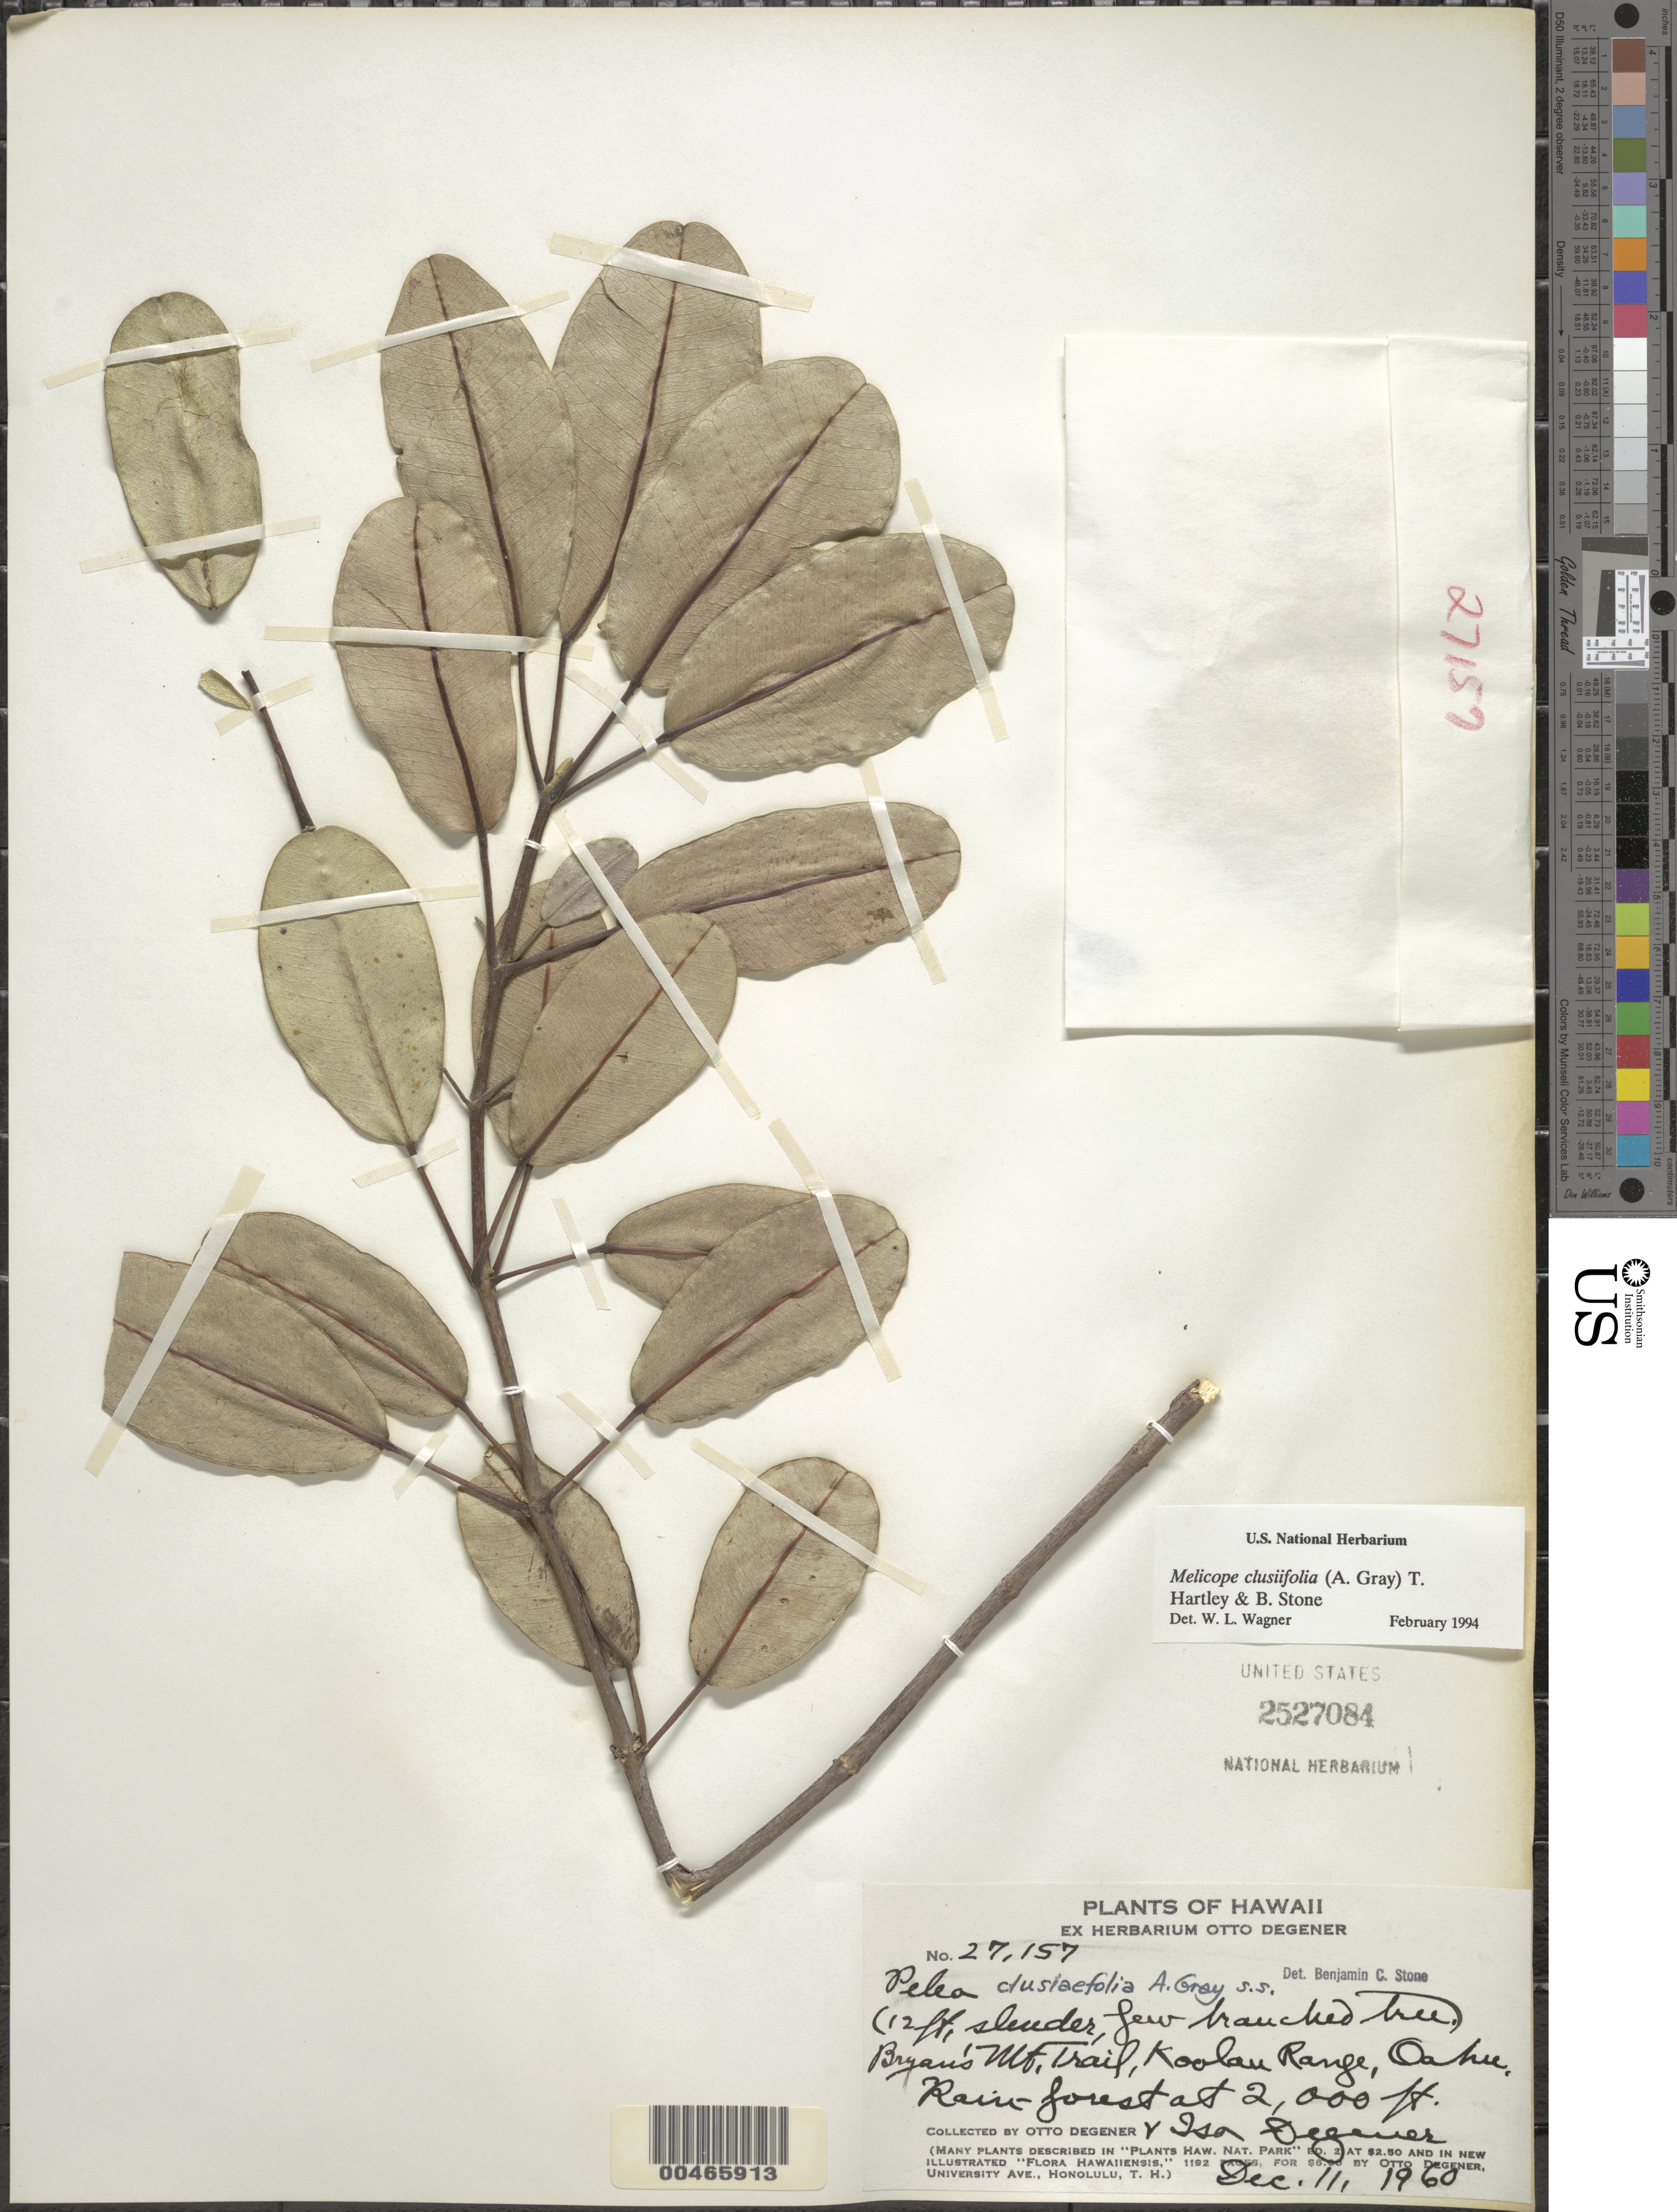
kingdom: Plantae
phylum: Tracheophyta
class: Magnoliopsida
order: Sapindales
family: Rutaceae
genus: Melicope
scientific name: Melicope clusiifolia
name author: (A. Gray) T.G. Hartley & B.C. Stone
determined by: Wagner, W. L., (BOT), Smithsonian Institution - National Museum of Natural History (UNITED STATES)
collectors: O. Degener & I. Degener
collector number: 27157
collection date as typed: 11 Dec 1960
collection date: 1960-12-11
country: United States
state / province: Hawaii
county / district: Honolulu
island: Oahu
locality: Bryan's Mt. Trail, Koolau Range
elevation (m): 610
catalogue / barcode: US 2527084